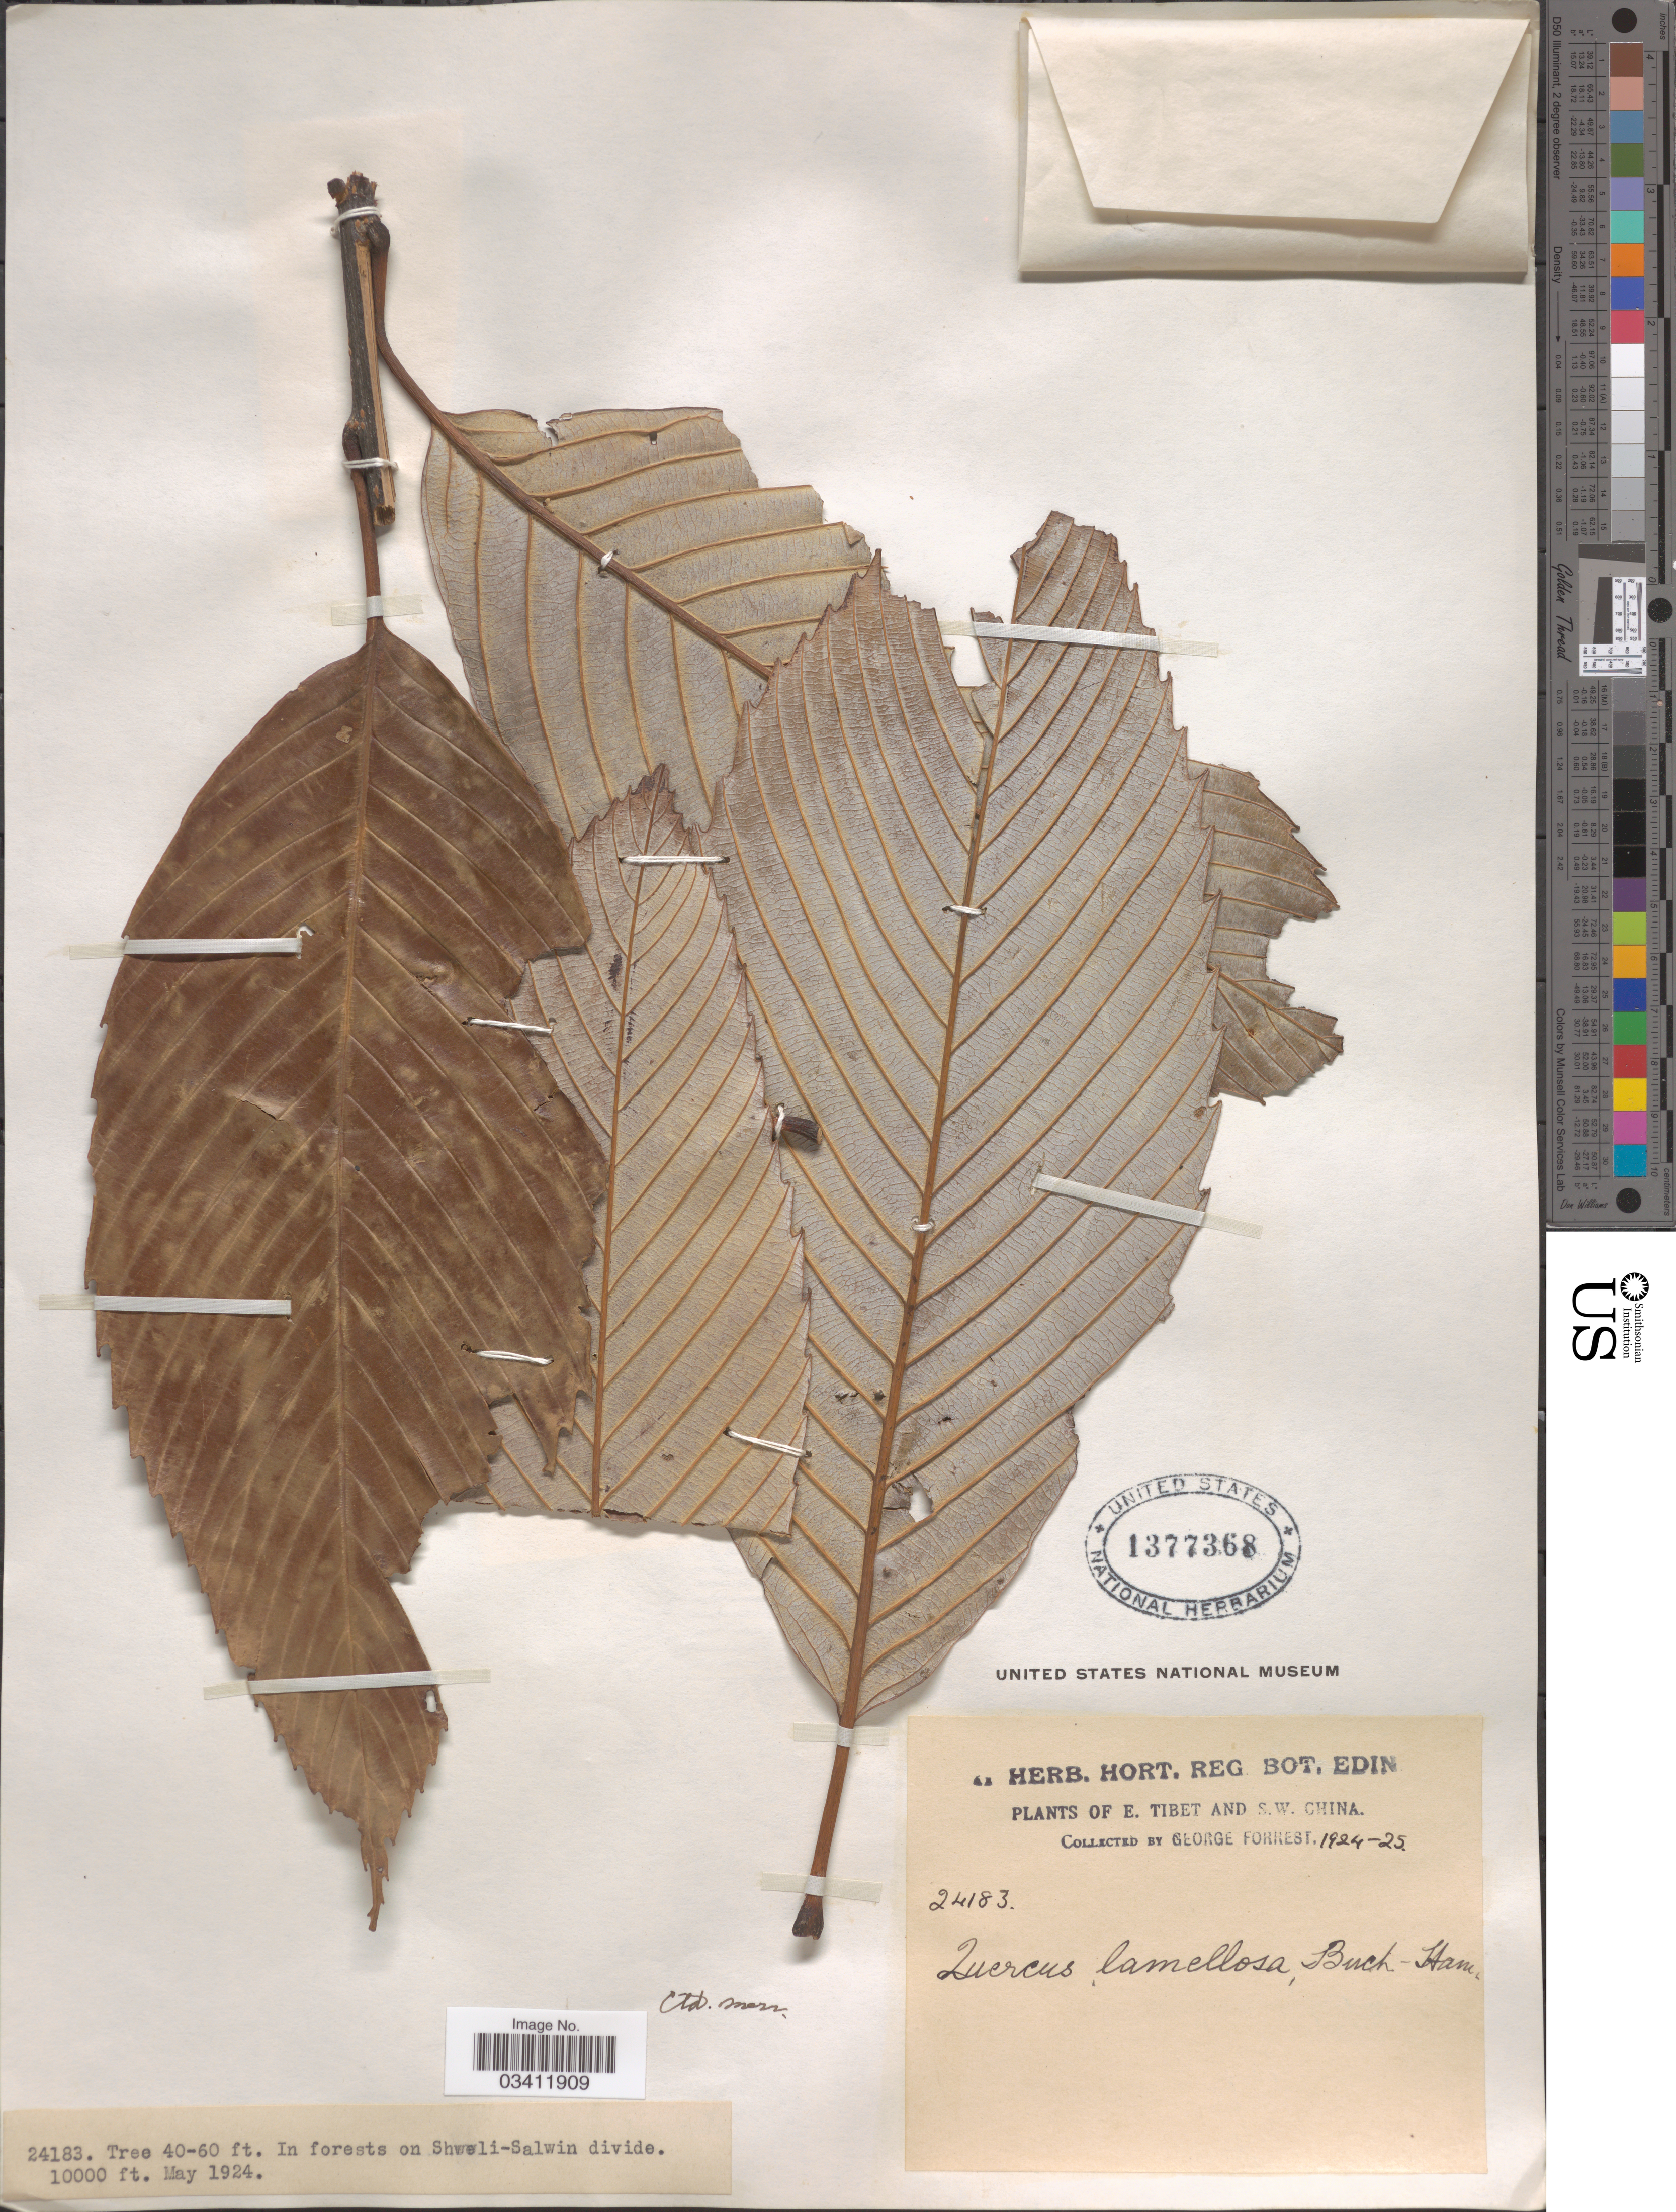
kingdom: Plantae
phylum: Tracheophyta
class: Magnoliopsida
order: Fagales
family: Fagaceae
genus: Quercus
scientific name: Quercus lamellosa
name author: Buch.-Ham.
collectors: G. Forrest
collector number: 24183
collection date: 1924-05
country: China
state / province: Xizang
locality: E. Tibet and S.W. China. In forests on Shweli-Salwin divide.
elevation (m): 3048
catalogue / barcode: US 1377368